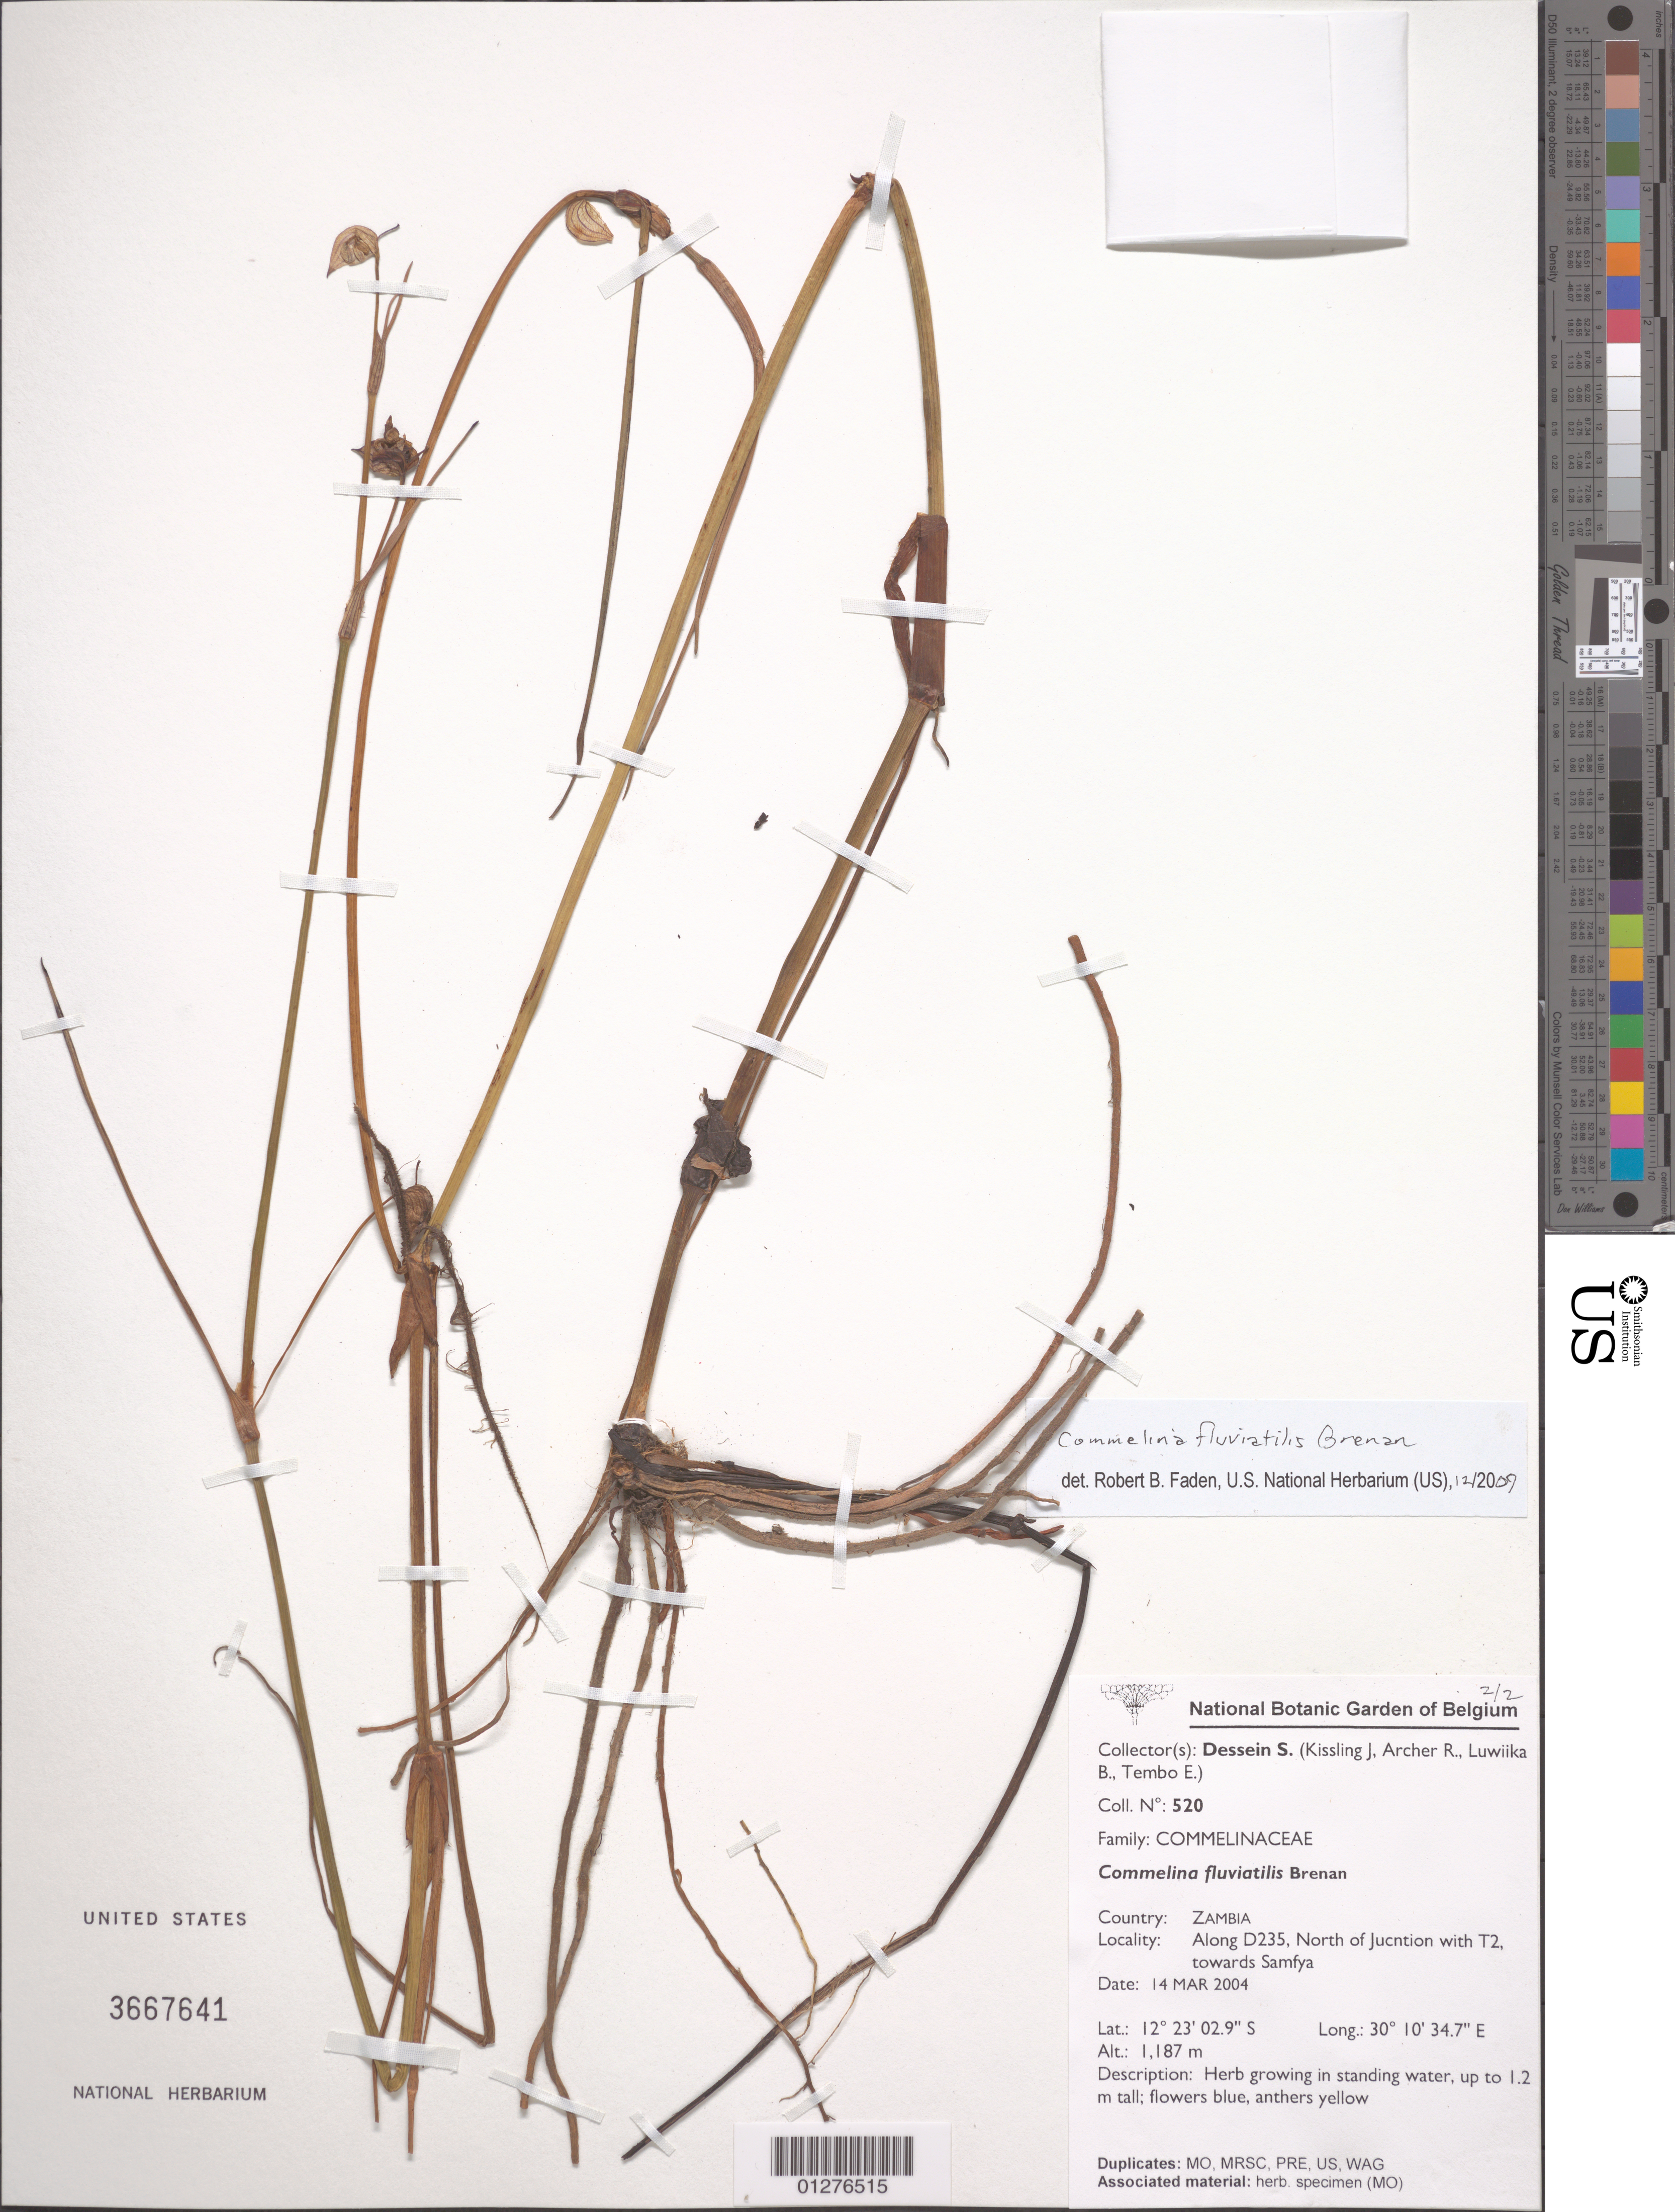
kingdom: Plantae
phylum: Tracheophyta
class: Liliopsida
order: Commelinales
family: Commelinaceae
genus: Commelina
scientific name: Commelina fluviatilis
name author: Brenan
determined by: Faden, Robert B., (US), Smithsonian Institution - National Museum of Natural History (UNITED STATES)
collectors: S. Dessein et al.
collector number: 520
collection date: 2004-03-14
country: Zambia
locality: Along D235, North of Junction with T2, towards Samfya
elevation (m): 1187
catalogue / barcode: US 3667641